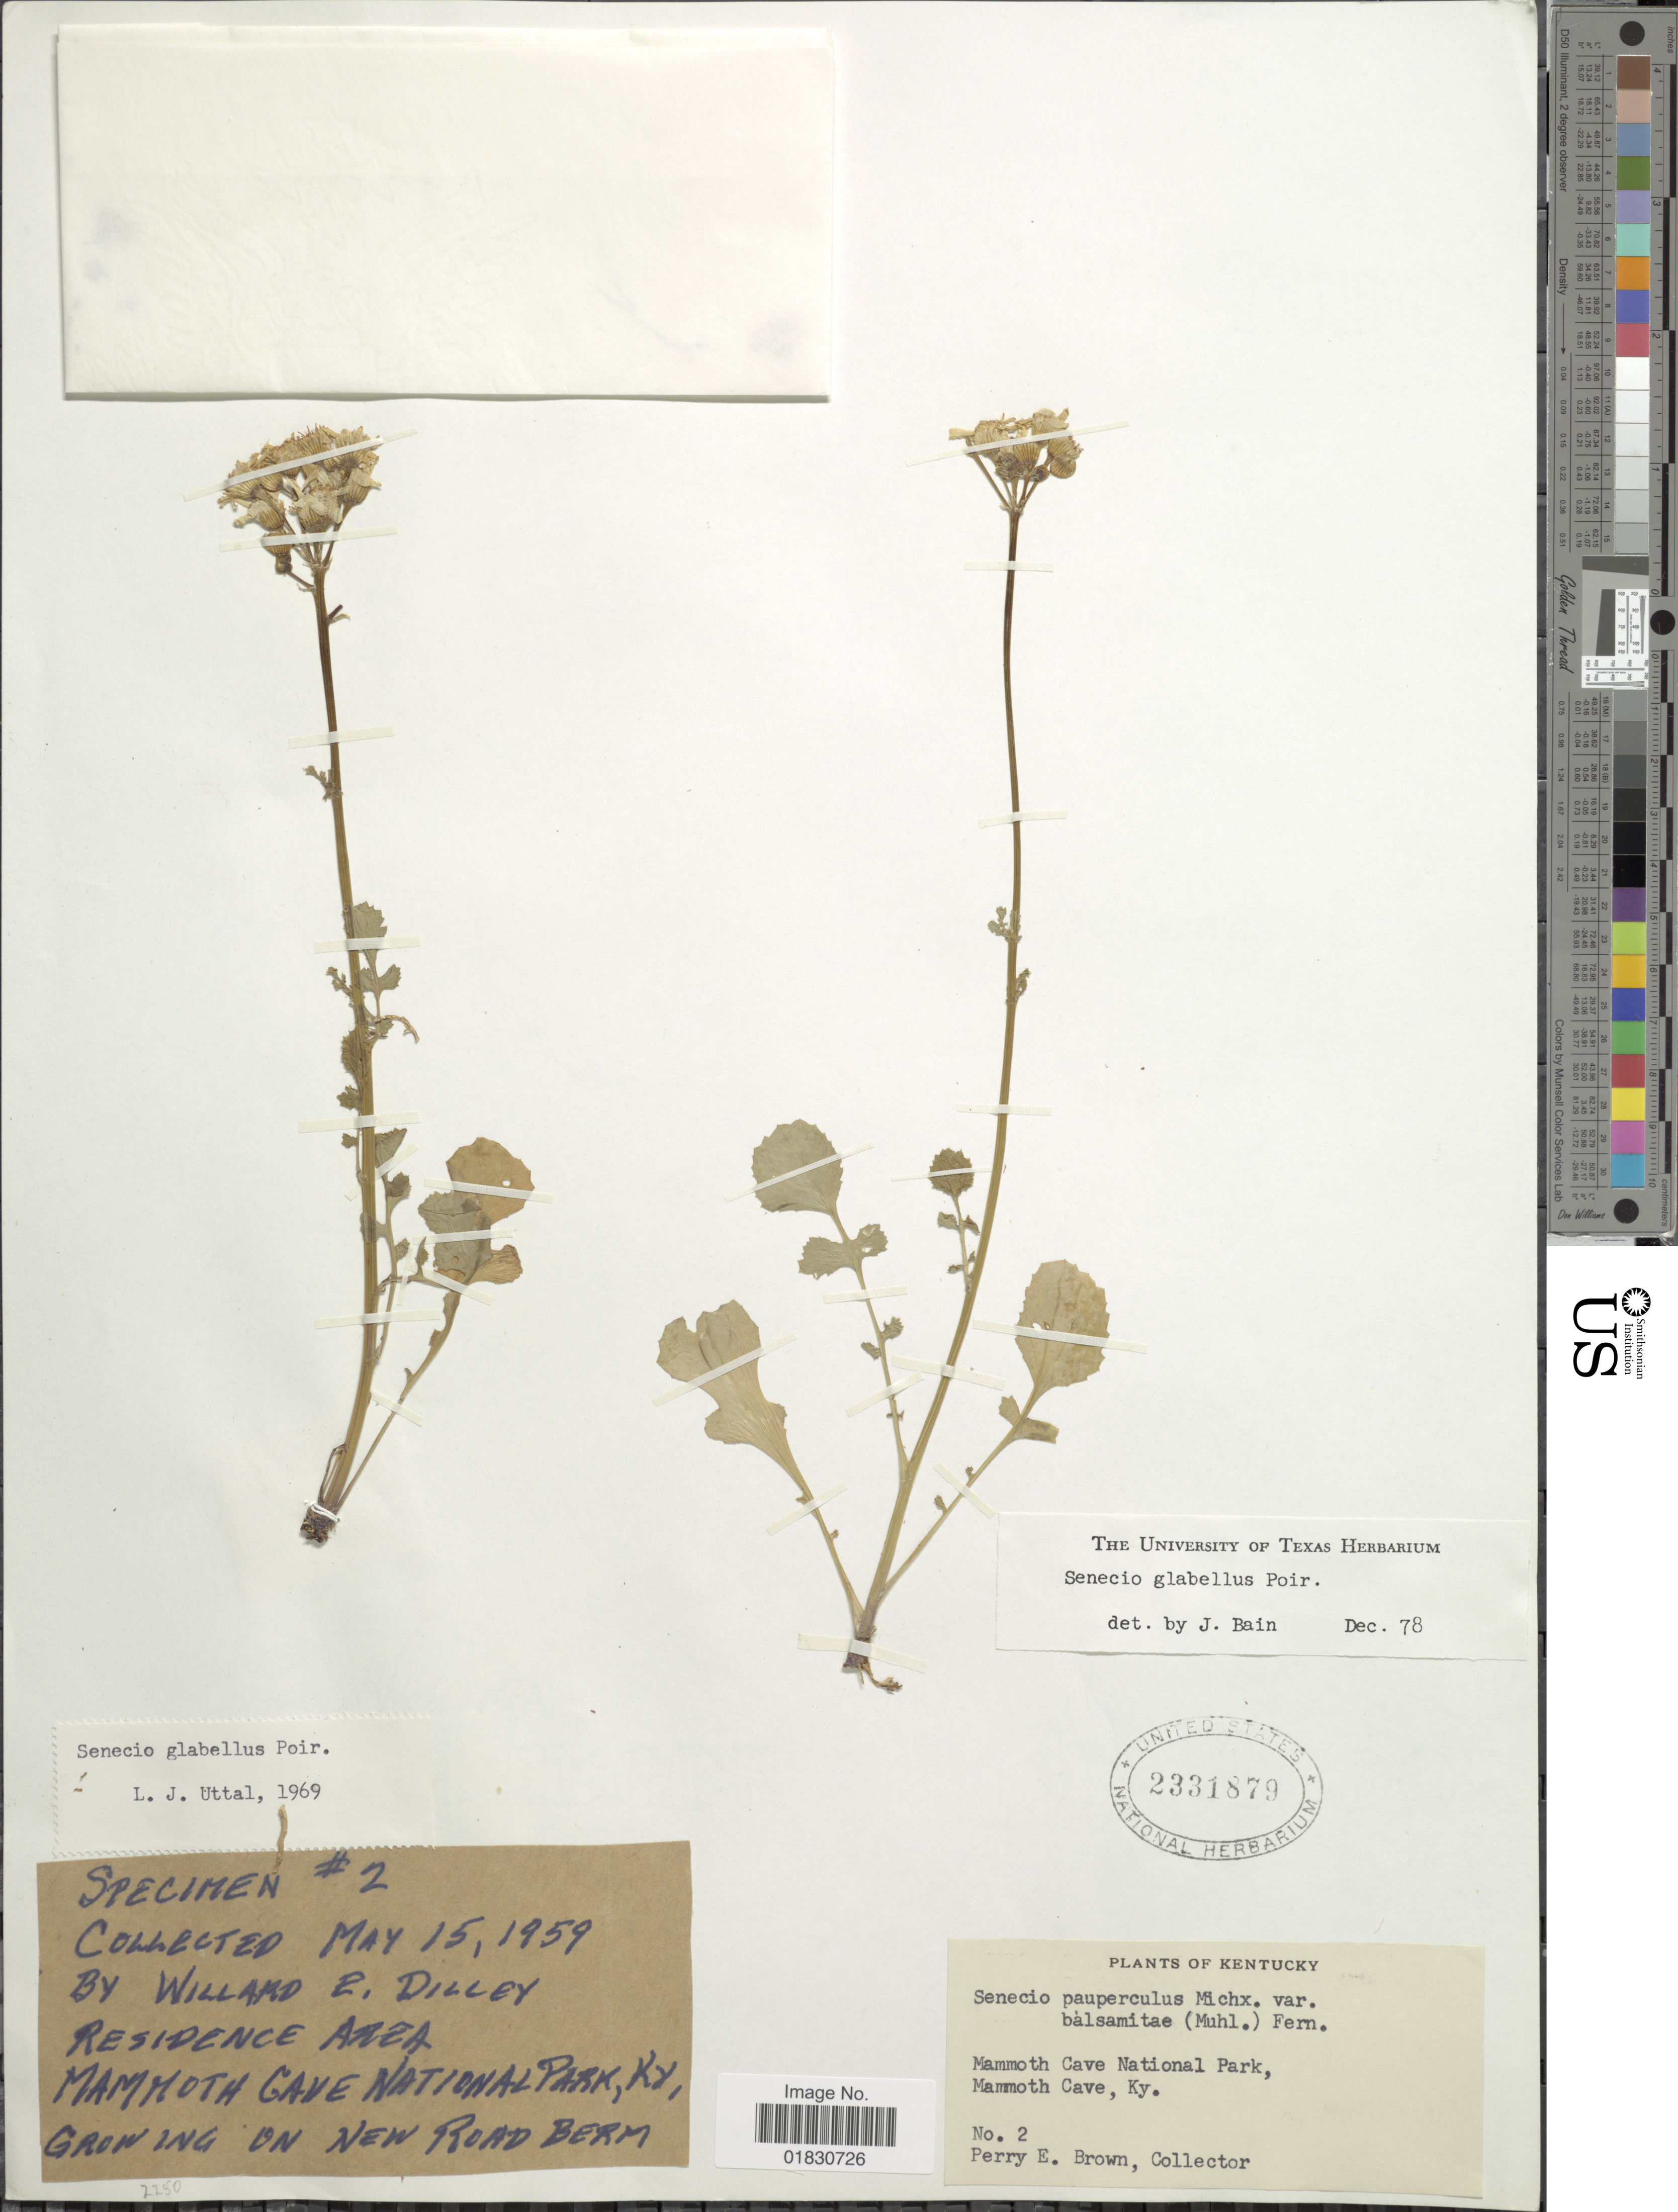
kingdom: Plantae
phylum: Tracheophyta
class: Magnoliopsida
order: Asterales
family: Asteraceae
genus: Packera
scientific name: Packera glabella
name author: (Poir.) C. Jeffrey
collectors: P. Brown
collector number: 2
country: United States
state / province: Kentucky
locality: Mammoth Cave National Park, Mammoth Cave, Ky.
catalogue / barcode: US 2331879